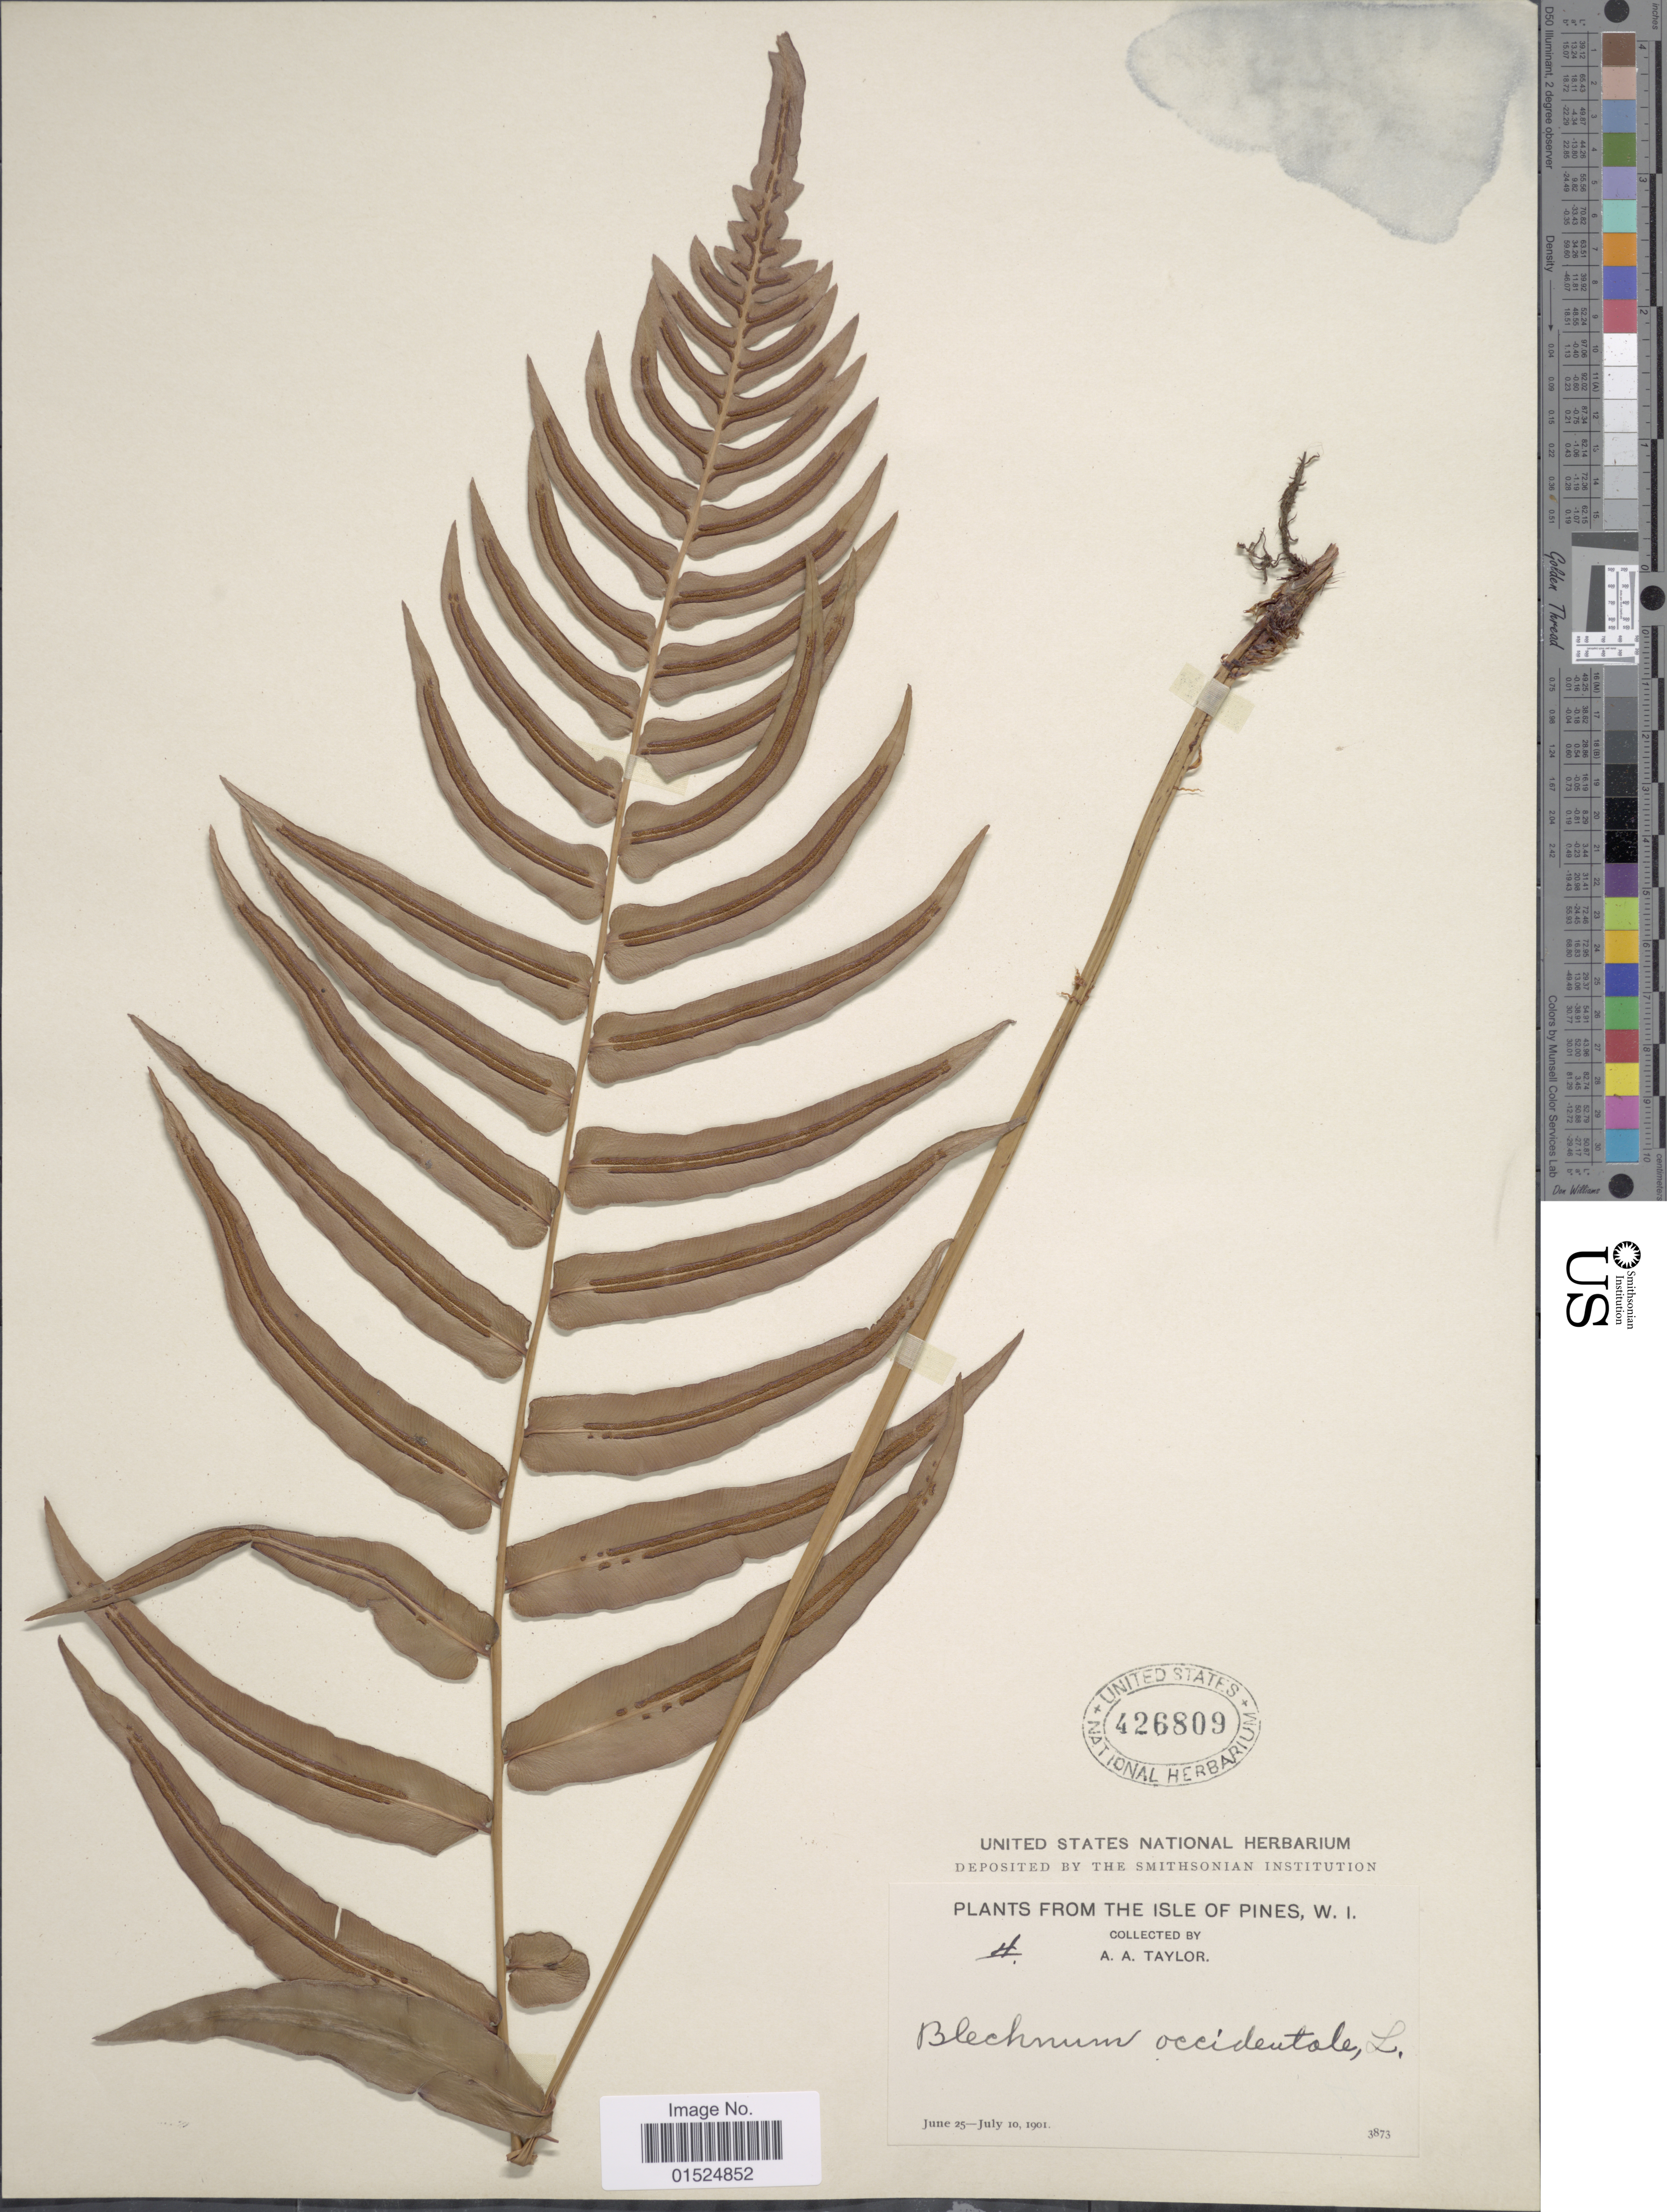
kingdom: Plantae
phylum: Tracheophyta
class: Polypodiopsida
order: Polypodiales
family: Blechnaceae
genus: Blechnum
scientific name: Blechnum occidentale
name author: L.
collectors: A. A. Taylor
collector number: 3873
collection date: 1901-06-25/1901-07-10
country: Cuba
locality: Plants from the Ile of Pines W. I.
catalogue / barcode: US 426809